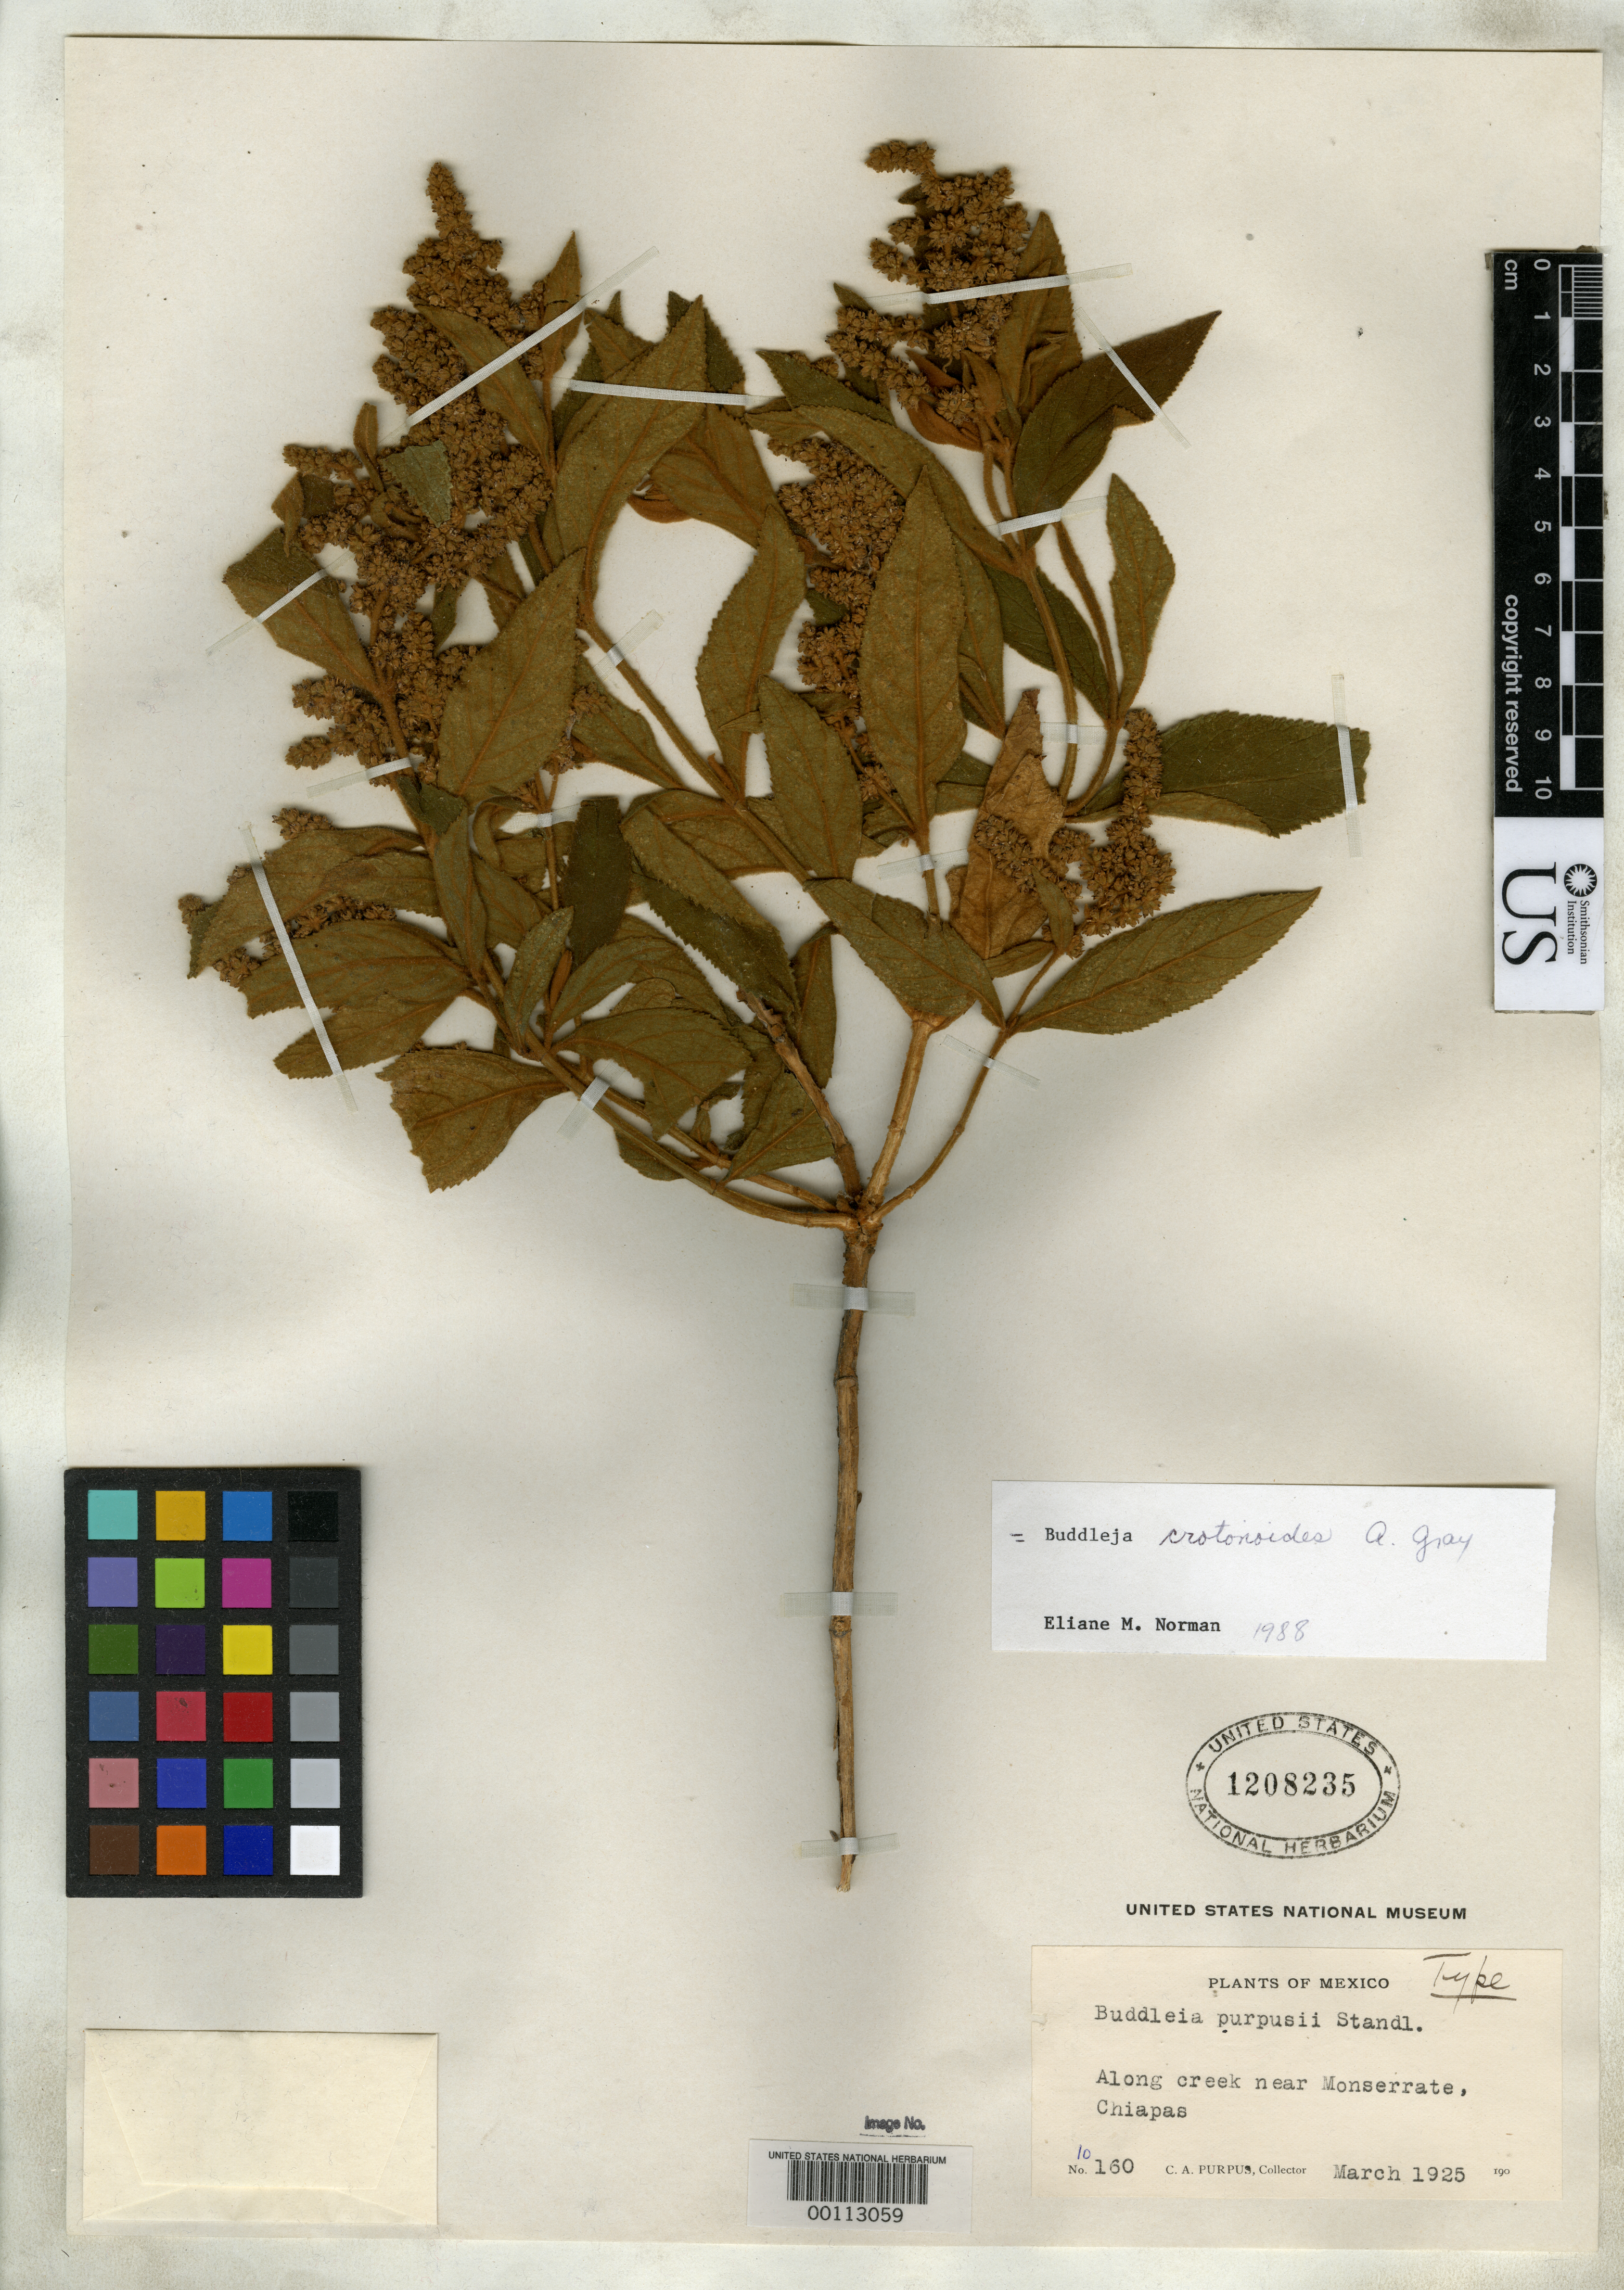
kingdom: Plantae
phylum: Tracheophyta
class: Magnoliopsida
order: Lamiales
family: Scrophulariaceae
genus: Buddleja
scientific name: Buddleja purpusii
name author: Standl.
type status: Holotype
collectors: C. A. Purpus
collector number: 160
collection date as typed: Mar 1925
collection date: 1925-03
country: Mexico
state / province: Chiapas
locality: Near Monserrate.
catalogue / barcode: US 1208235